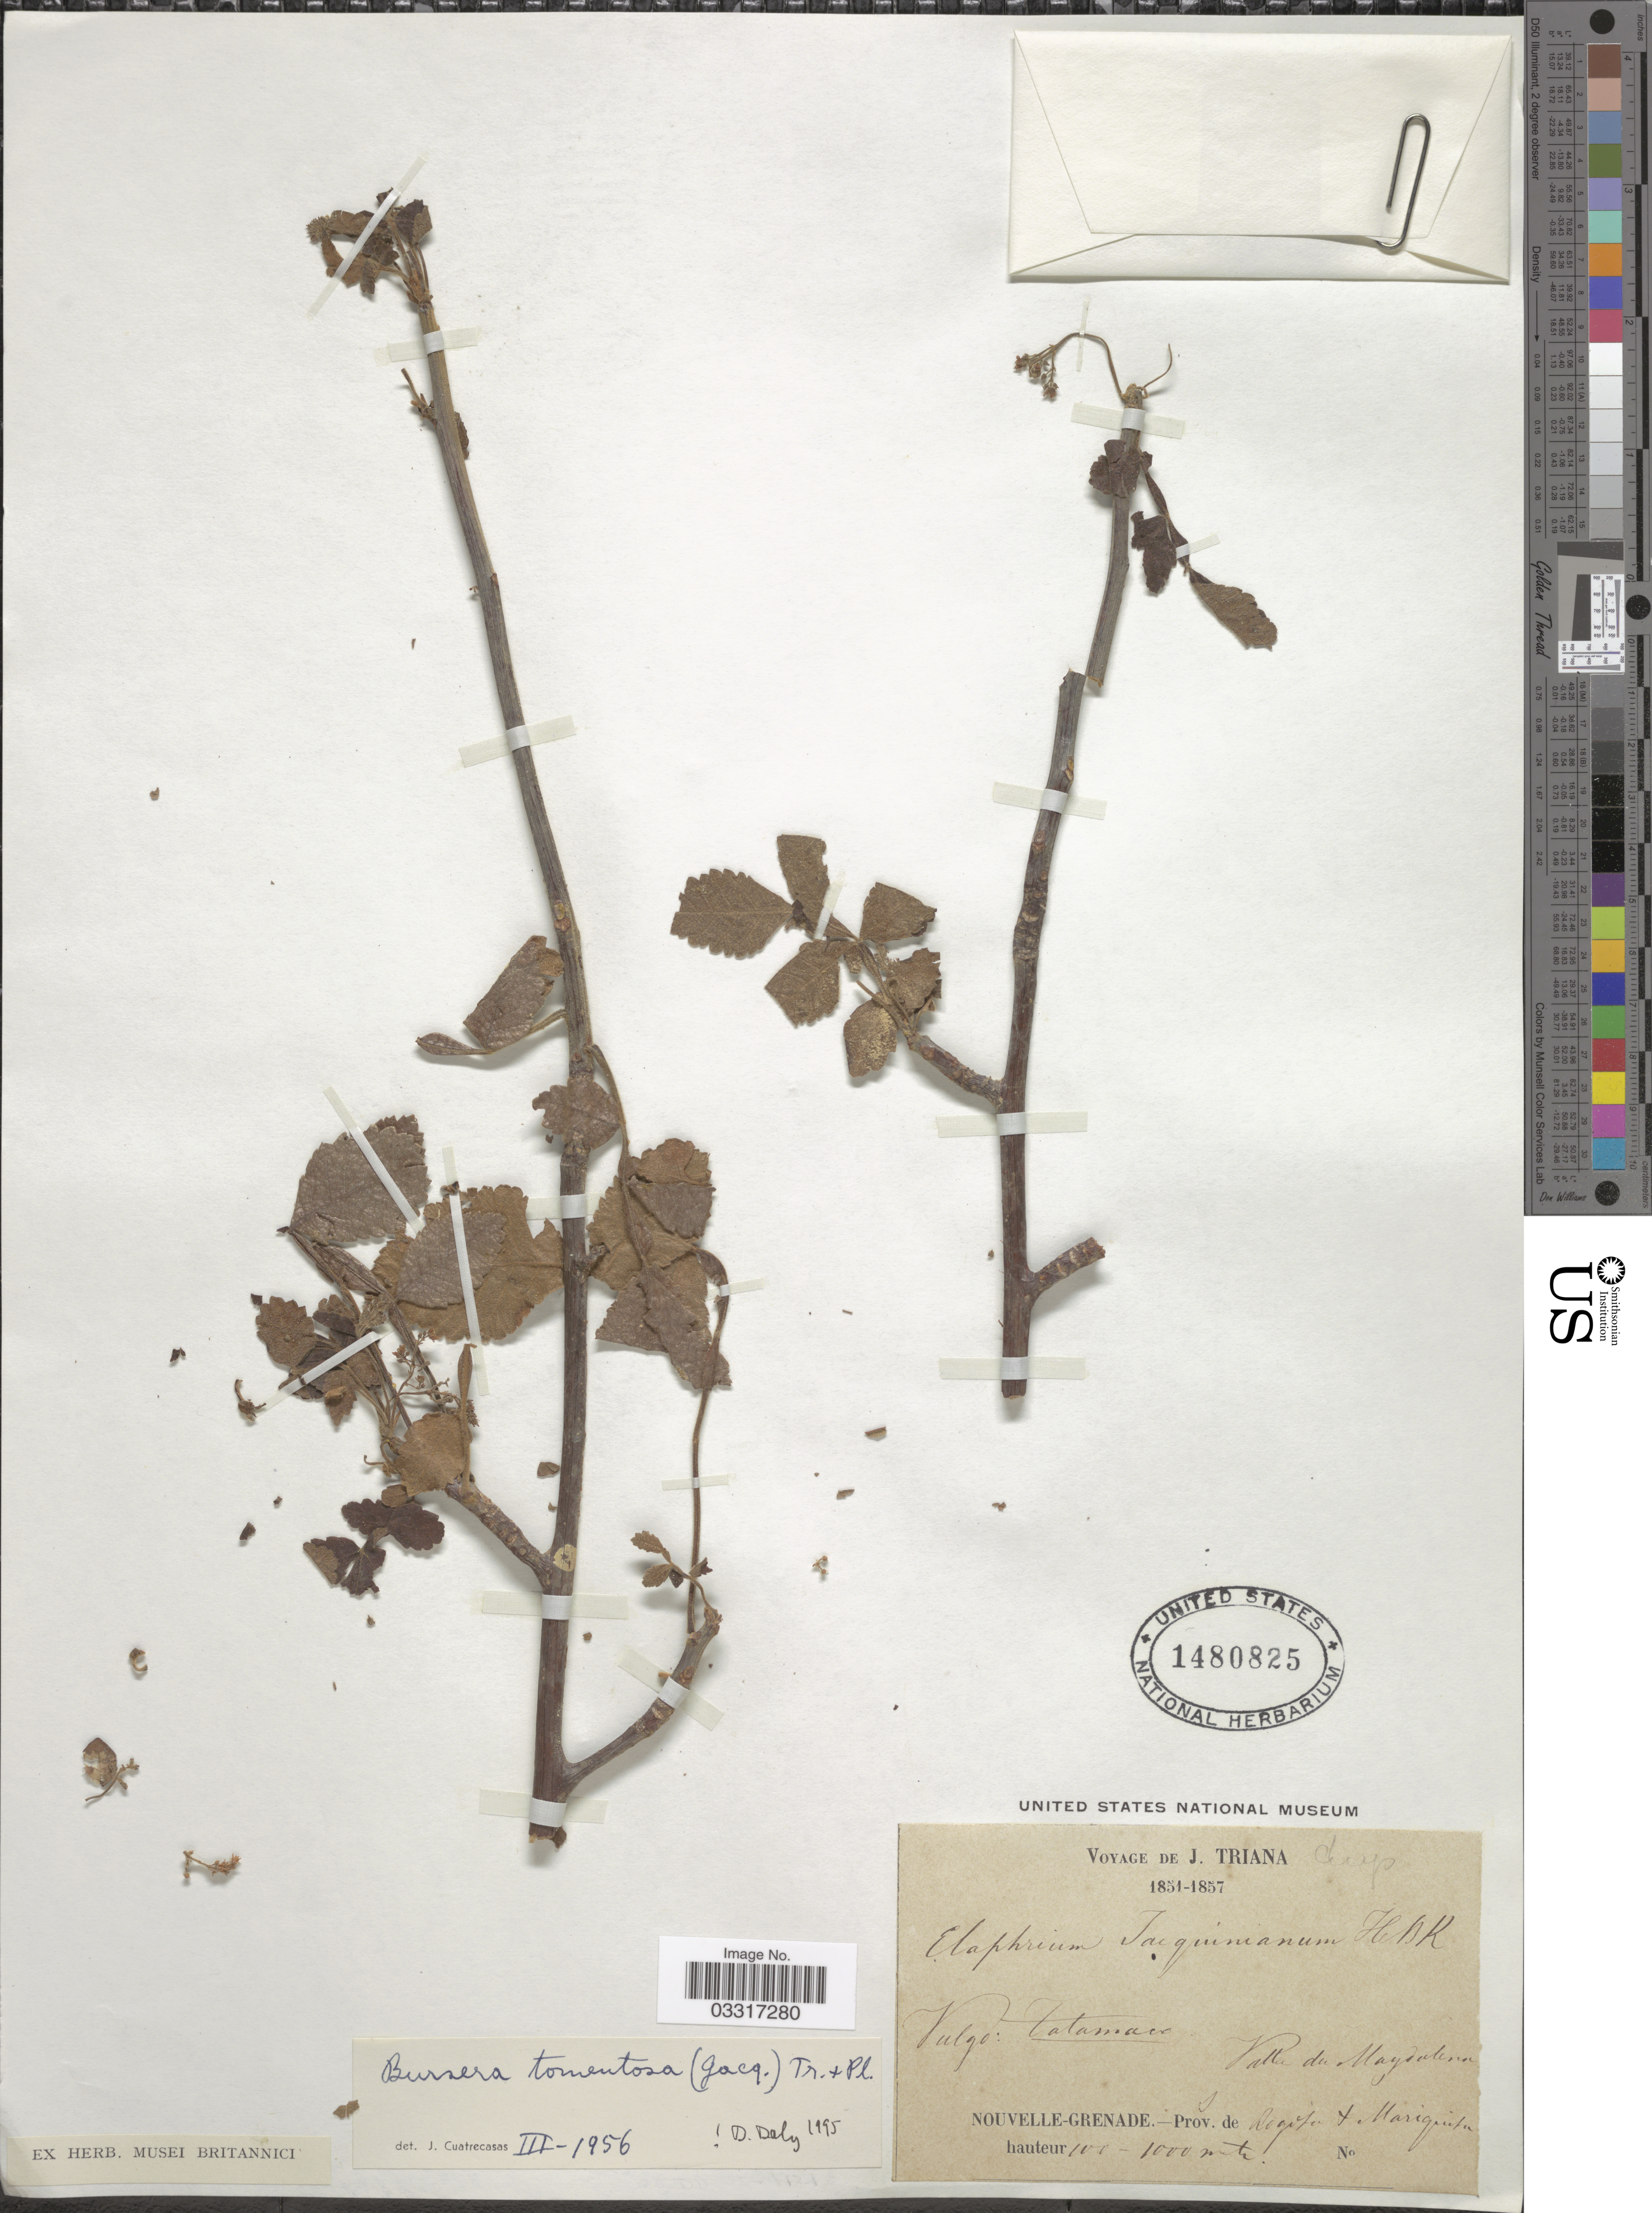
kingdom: Plantae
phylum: Tracheophyta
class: Magnoliopsida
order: Sapindales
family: Burseraceae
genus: Bursera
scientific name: Bursera tomentosa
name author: (Jacq.) Triana & Planch.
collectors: J. Triana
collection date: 1851/1857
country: Colombia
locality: Vulgo: Tatamaco. Valle du Magdalena. Nouvelle-Grenade. - Prov. de Bogota + Mariquita.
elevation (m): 100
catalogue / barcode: US 1480825